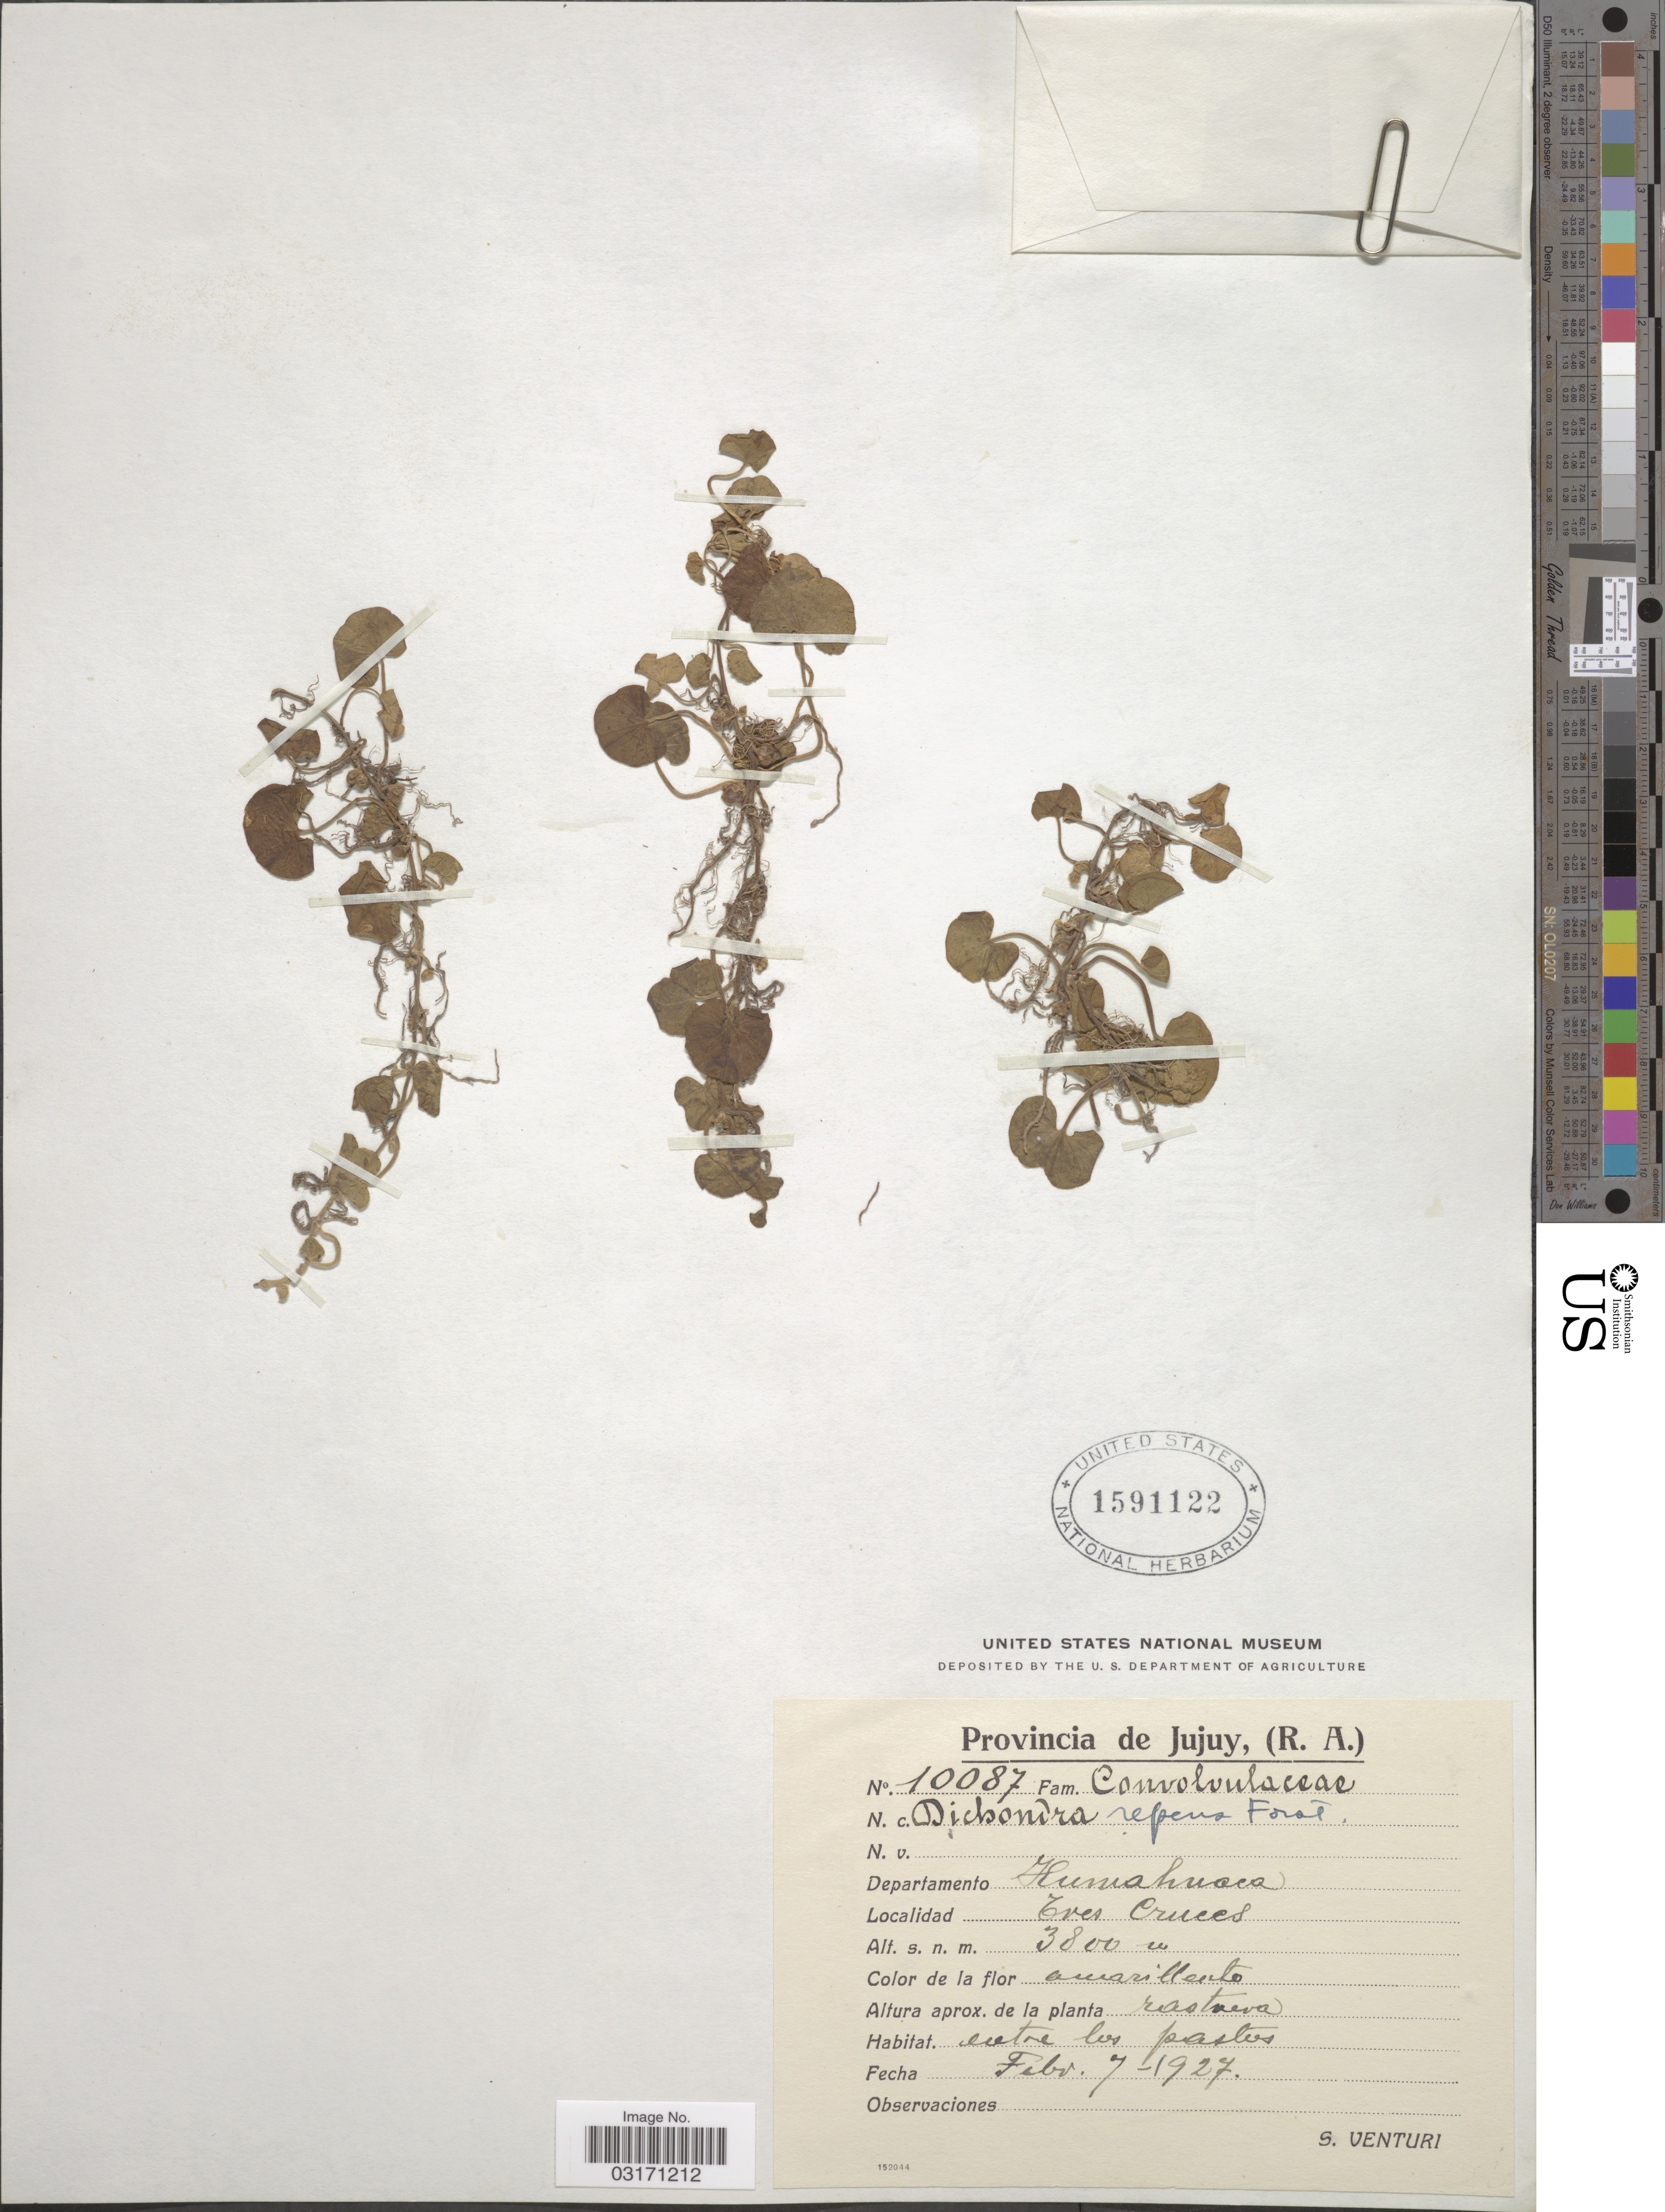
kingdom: Plantae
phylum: Tracheophyta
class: Magnoliopsida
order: Solanales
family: Convolvulaceae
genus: Dichondra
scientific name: Dichondra repens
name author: J.R. Forst. & G. Forst.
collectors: S. Venturi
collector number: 10087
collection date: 1927-09-07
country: Argentina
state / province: Jujuy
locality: Departamento Humahuaca. Tres Cruces.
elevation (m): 3800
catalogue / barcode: US 1591122